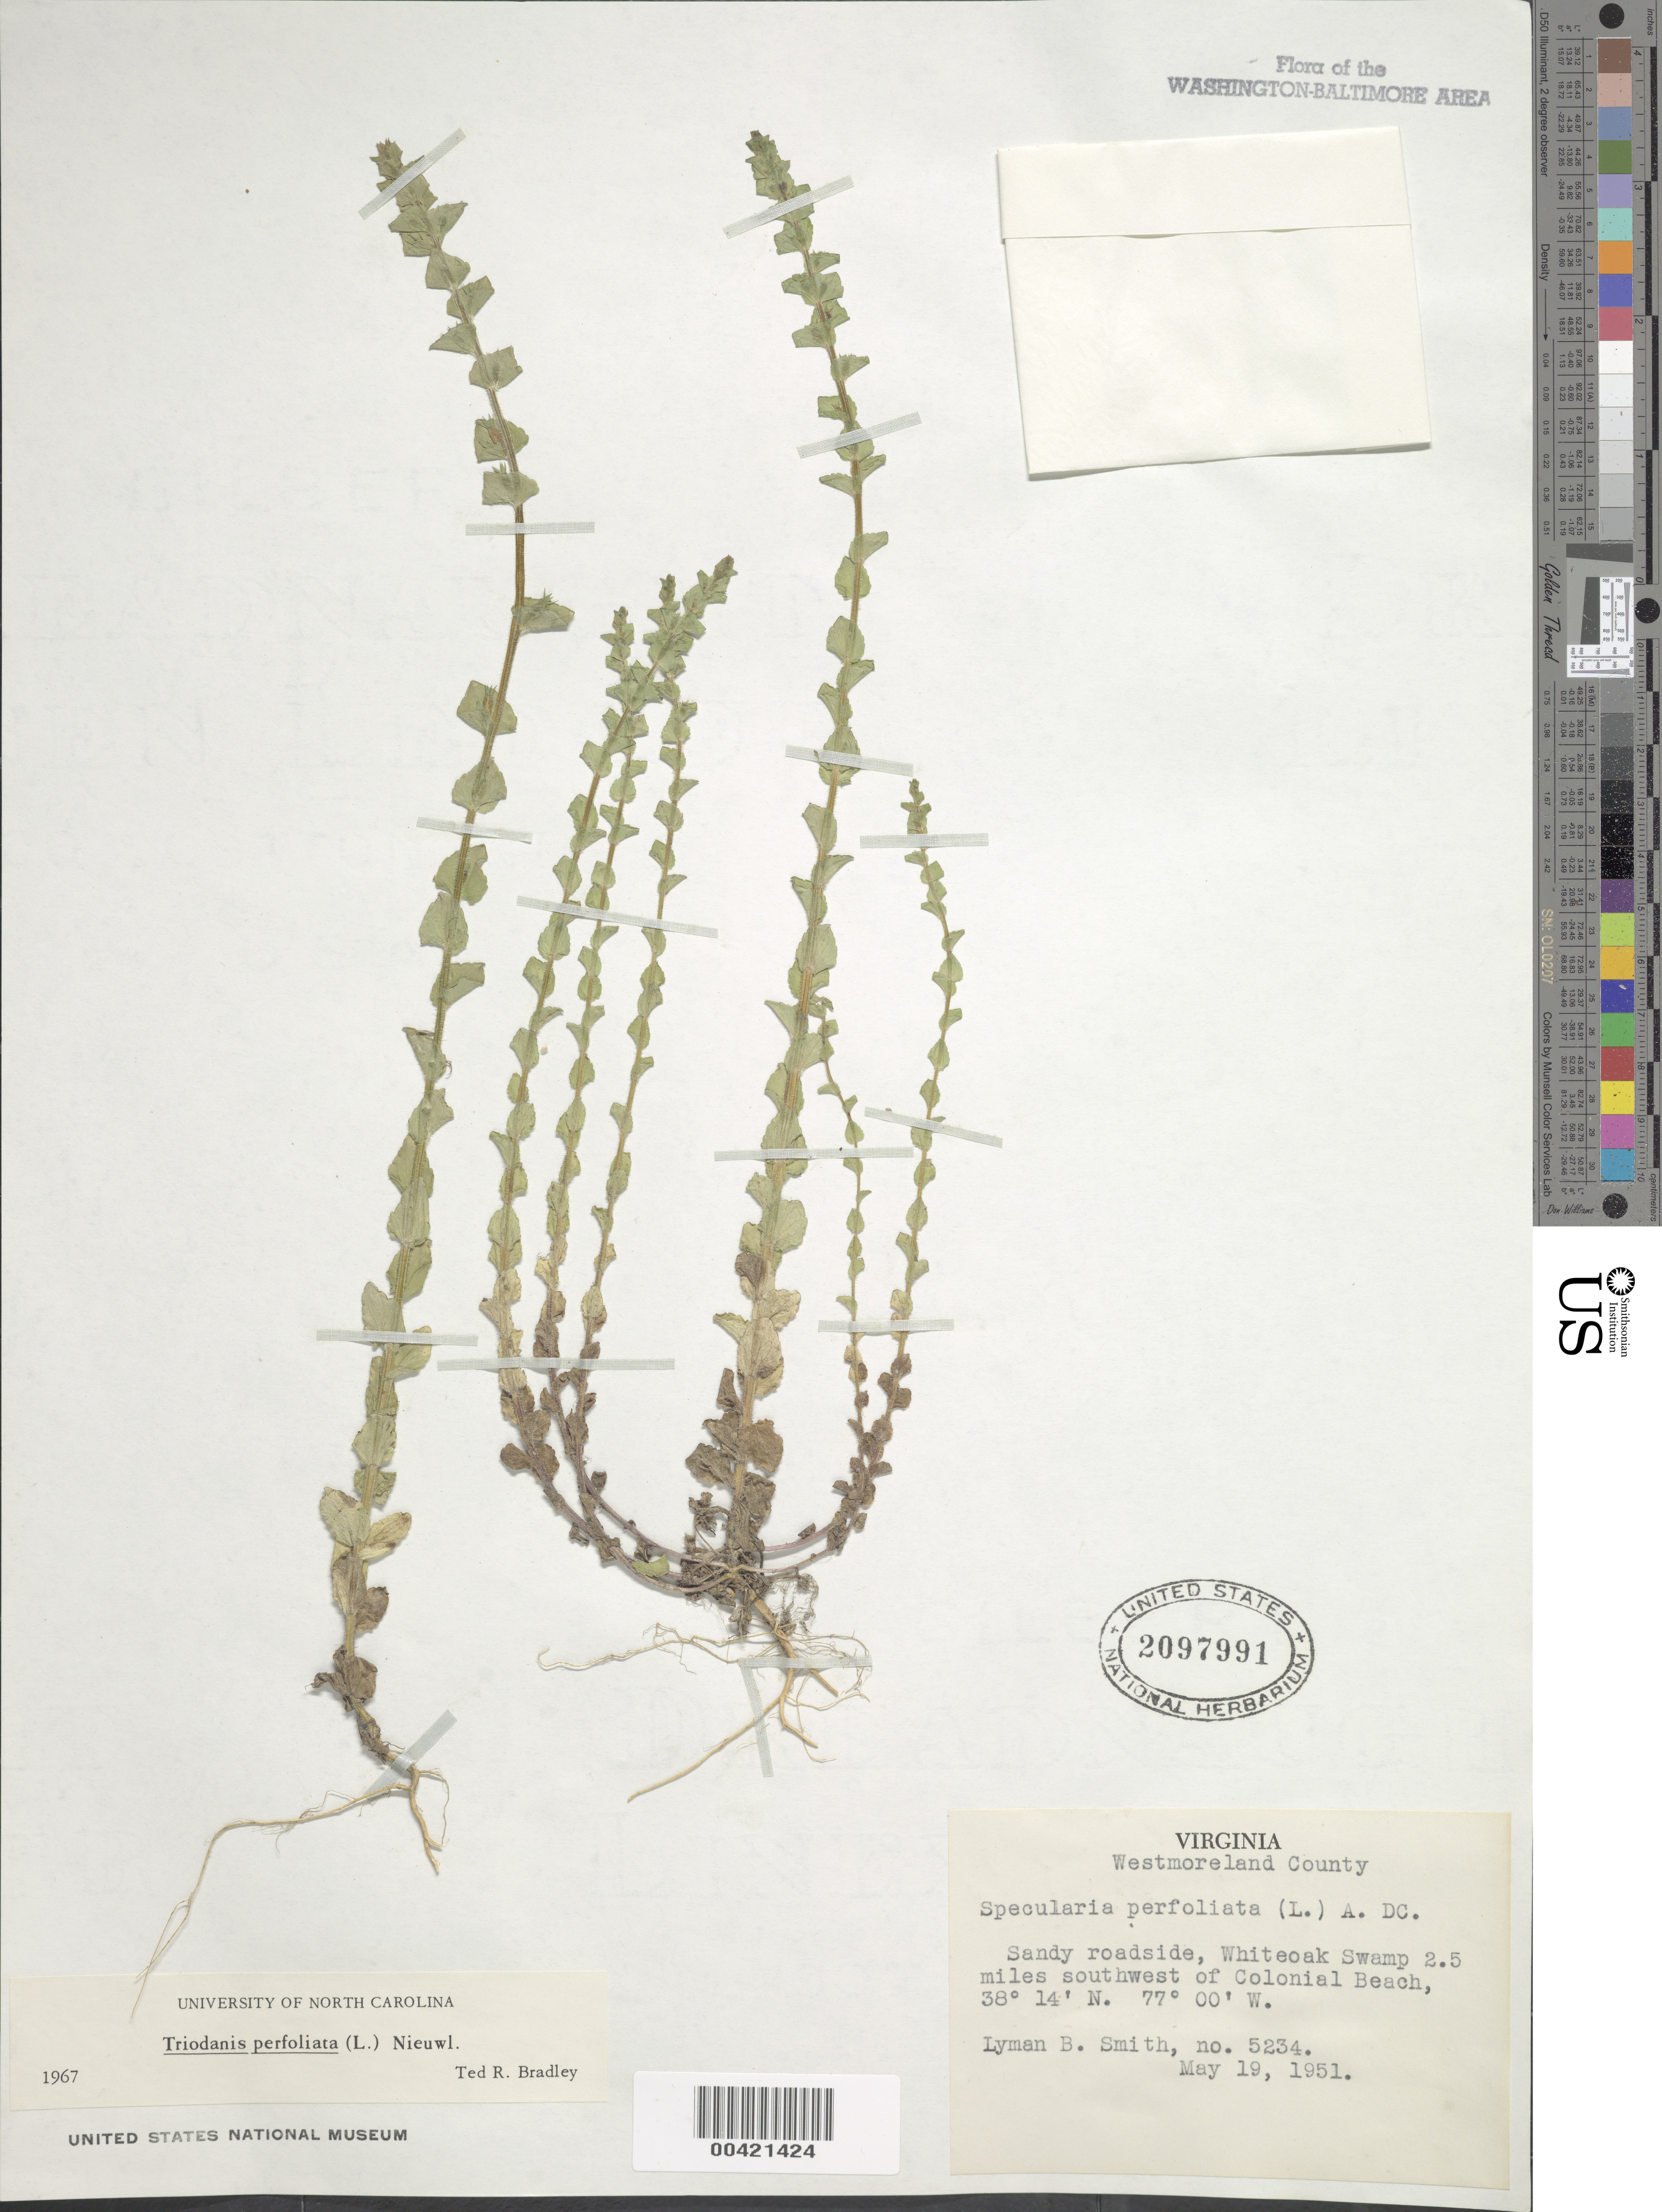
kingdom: Plantae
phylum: Tracheophyta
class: Magnoliopsida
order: Asterales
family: Campanulaceae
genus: Triodanis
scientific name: Triodanis perfoliata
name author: (L.) Nieuwl.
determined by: Bradley, T. R.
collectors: L. Smith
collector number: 5234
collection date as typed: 19 May 1951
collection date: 1951-05-19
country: United States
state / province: Virginia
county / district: Westmoreland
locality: Whiteoak Swamp; 2 Miles SW of Colonial Beach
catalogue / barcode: US 2097991